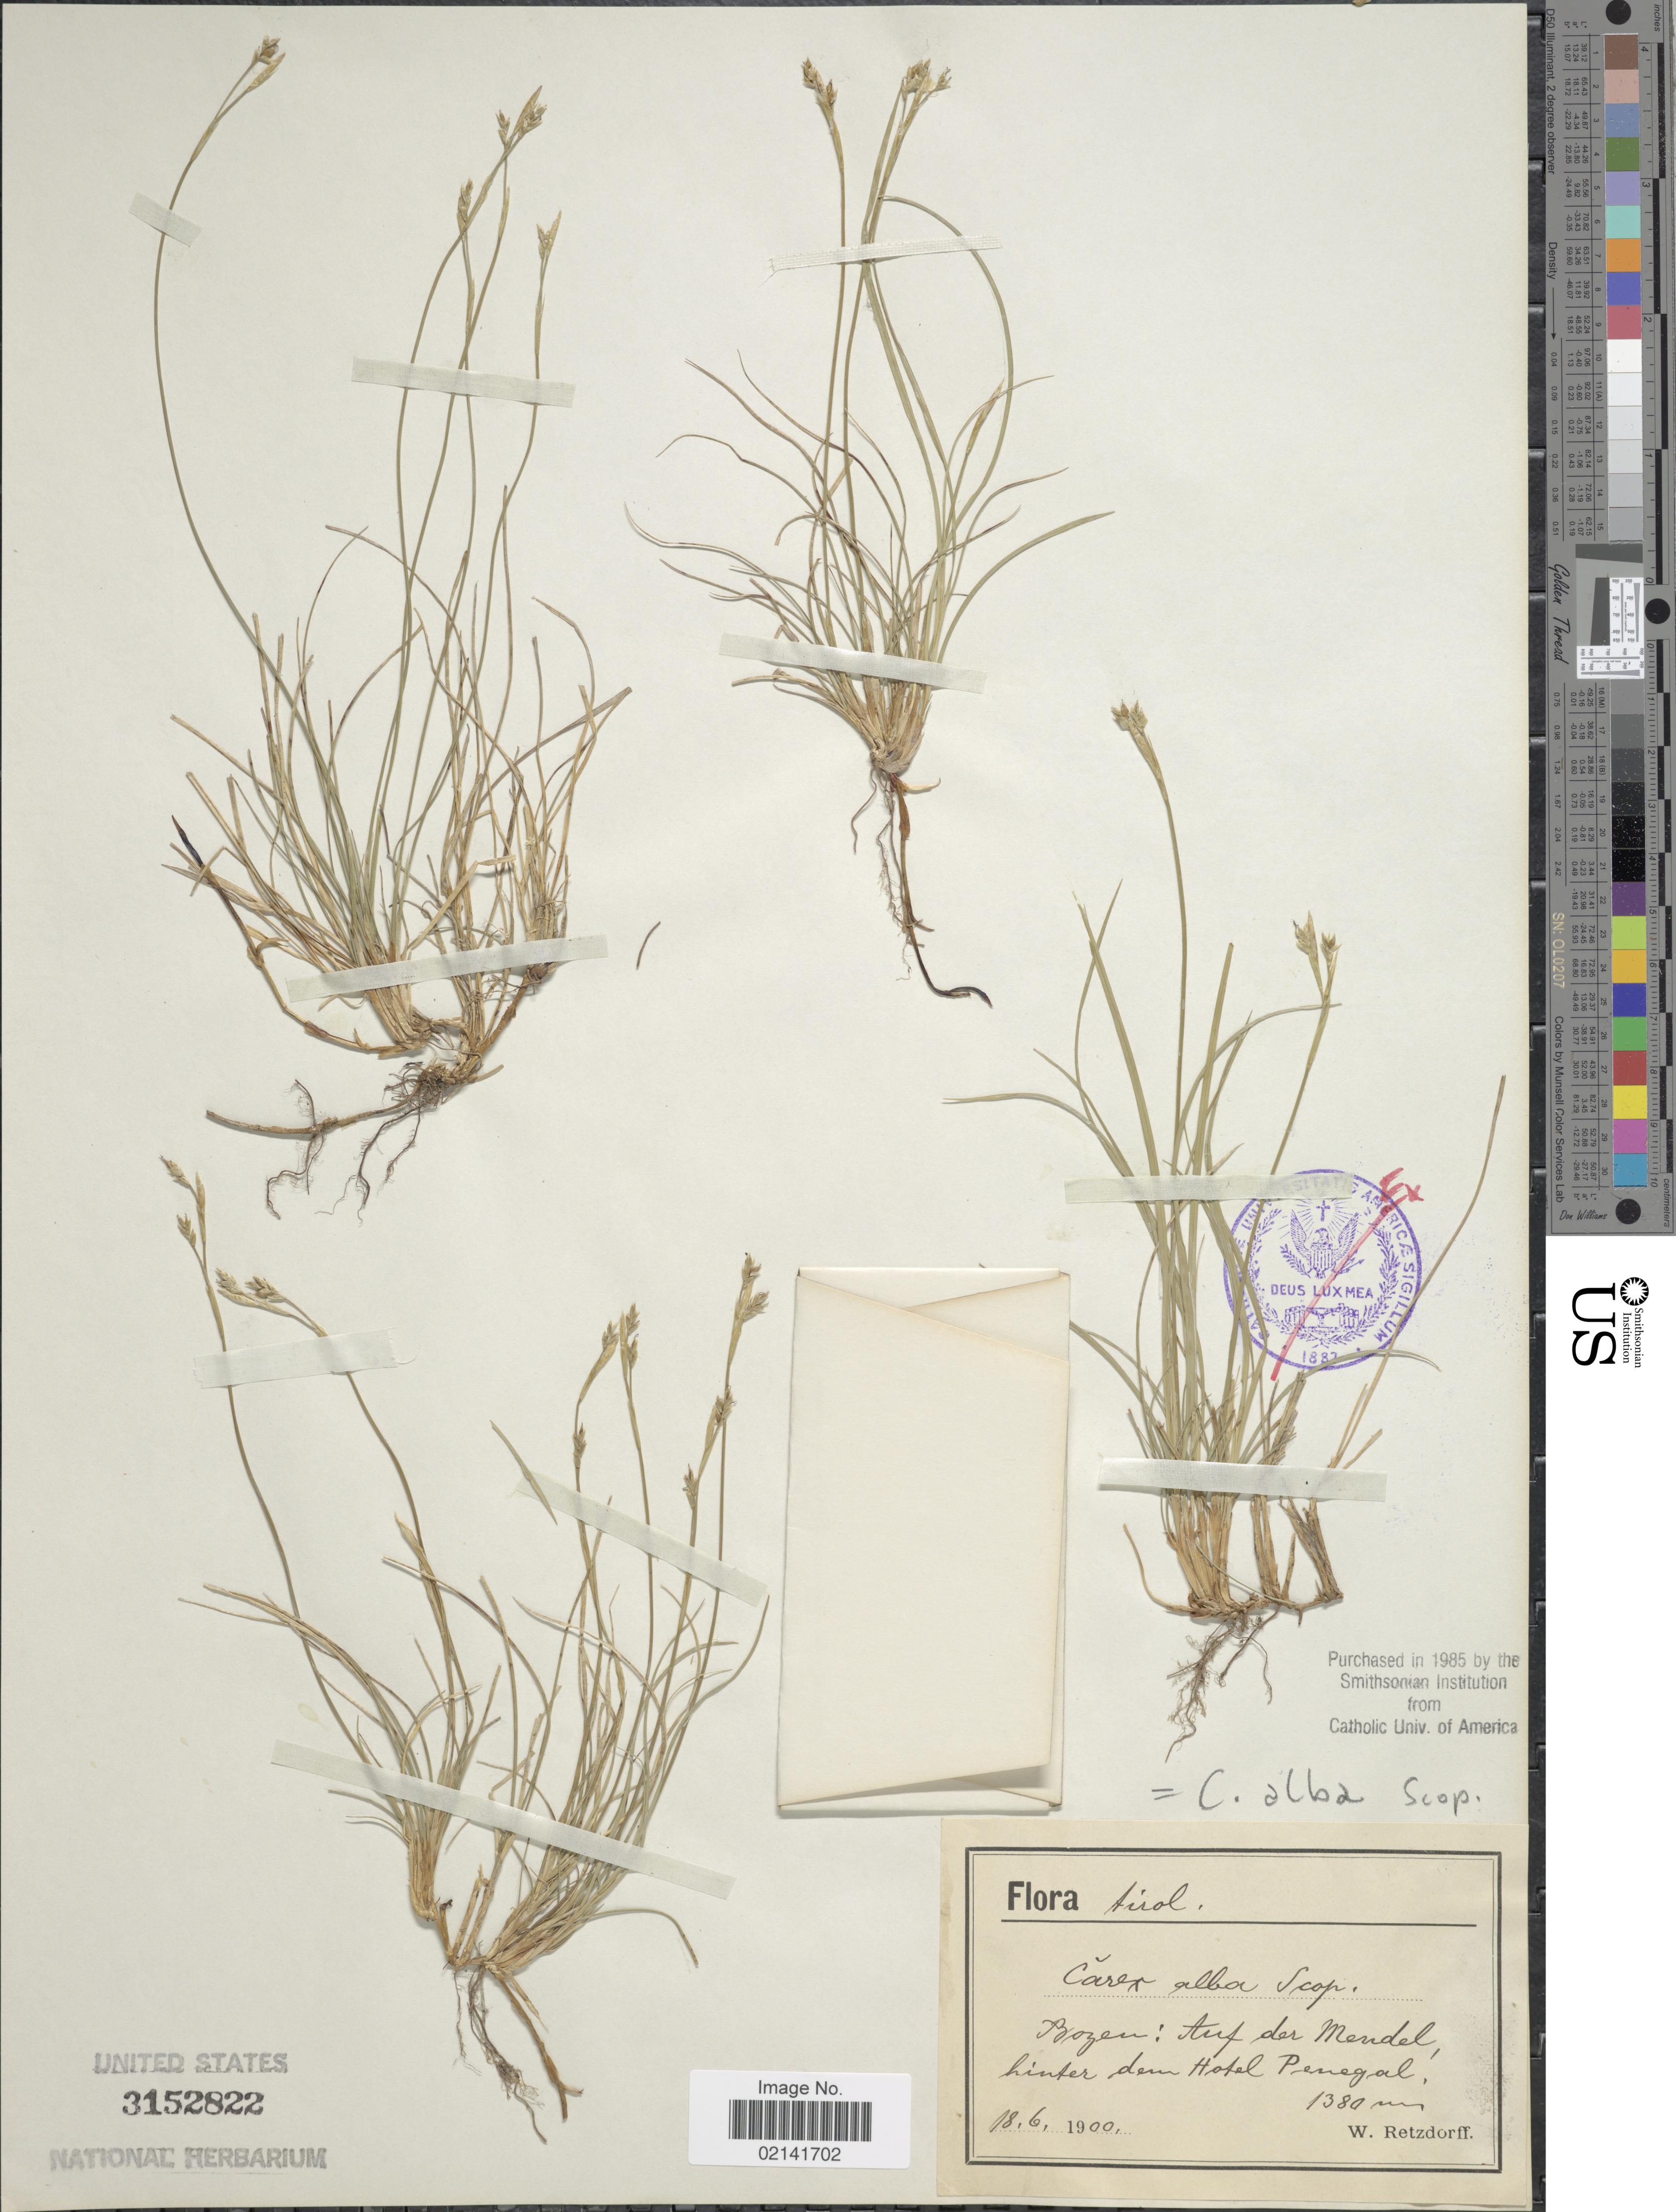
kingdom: Plantae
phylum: Tracheophyta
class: Liliopsida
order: Poales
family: Cyperaceae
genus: Carex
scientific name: Carex alba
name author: Scop.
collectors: W. Retzdorff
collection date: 1900-06-18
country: Austria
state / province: Tirol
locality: Bozen: Auf der Mendel hinter dem Hotel Penegal [interpreted]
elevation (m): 1380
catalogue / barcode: US 3152822